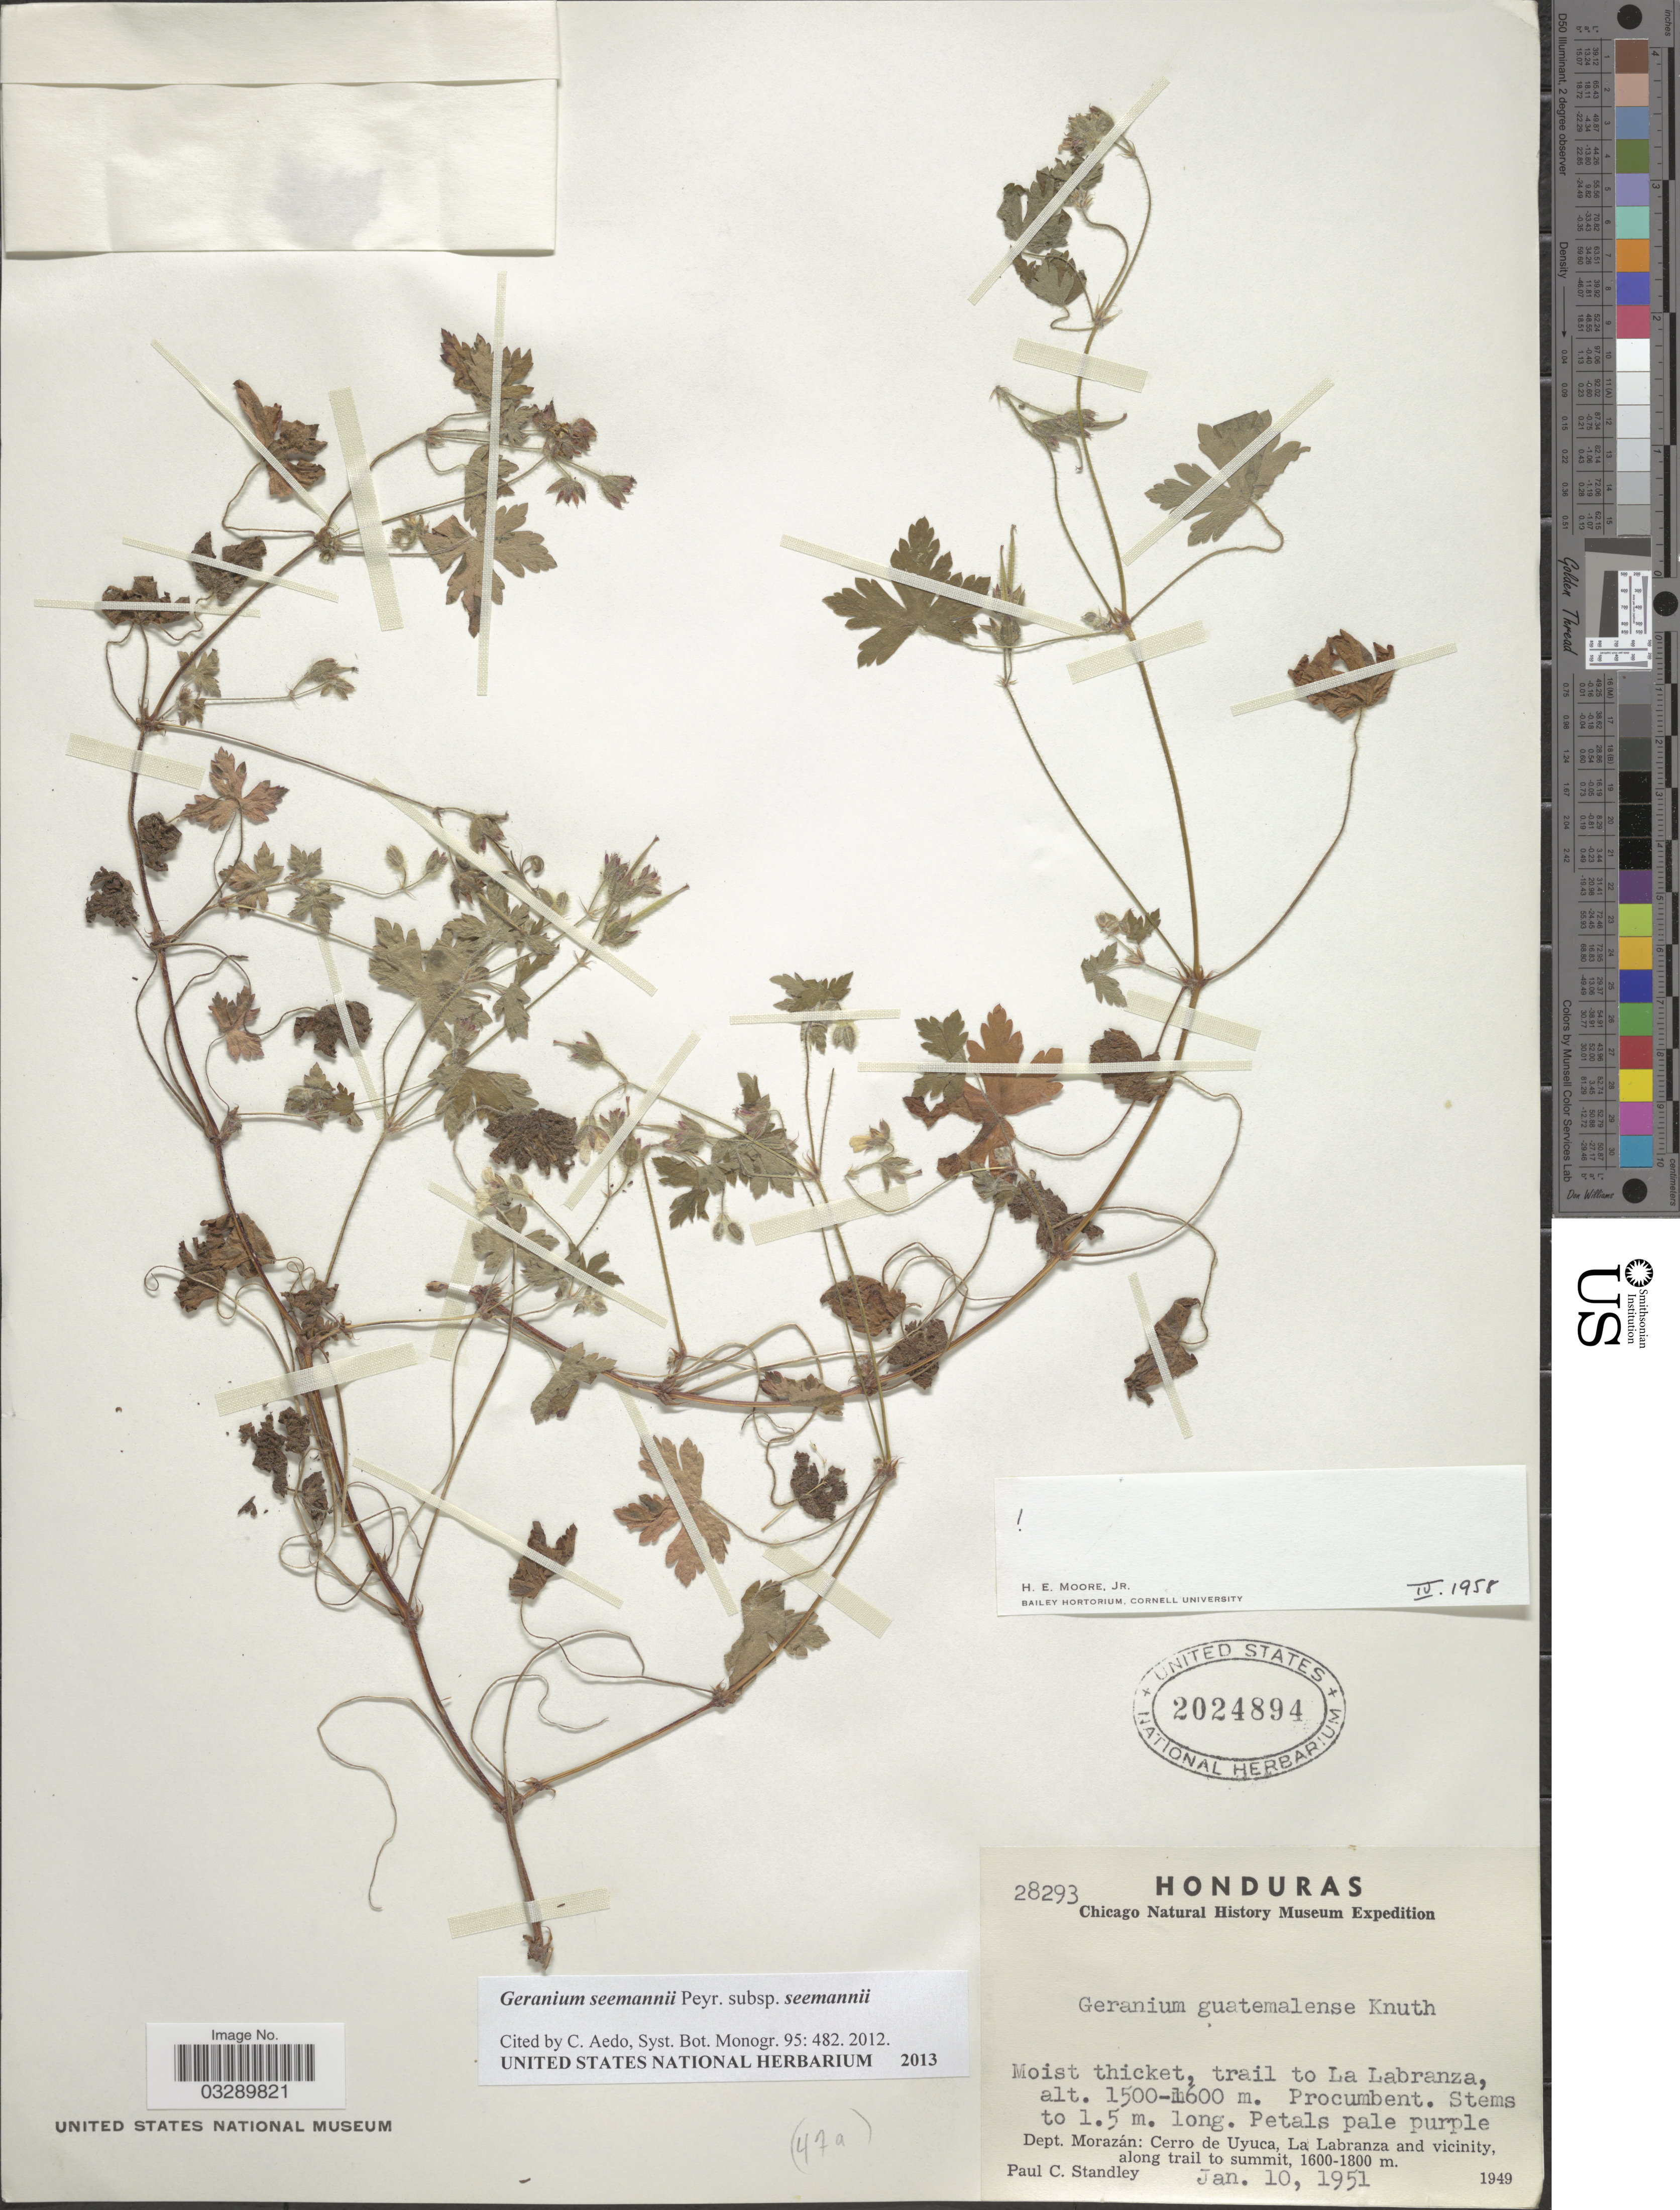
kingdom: Plantae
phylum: Tracheophyta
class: Magnoliopsida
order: Geraniales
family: Geraniaceae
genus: Geranium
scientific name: Geranium seemannii subsp. seemannii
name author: Peyr.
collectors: P. C. Standley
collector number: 28293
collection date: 1951-01-10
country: Honduras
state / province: Fco. Morazán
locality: Trail to La Labranza. Dept. Morazán: Cerro de Uyuca, La Labranza and vicinity, along trail to summit.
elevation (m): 1500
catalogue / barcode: US 2024894